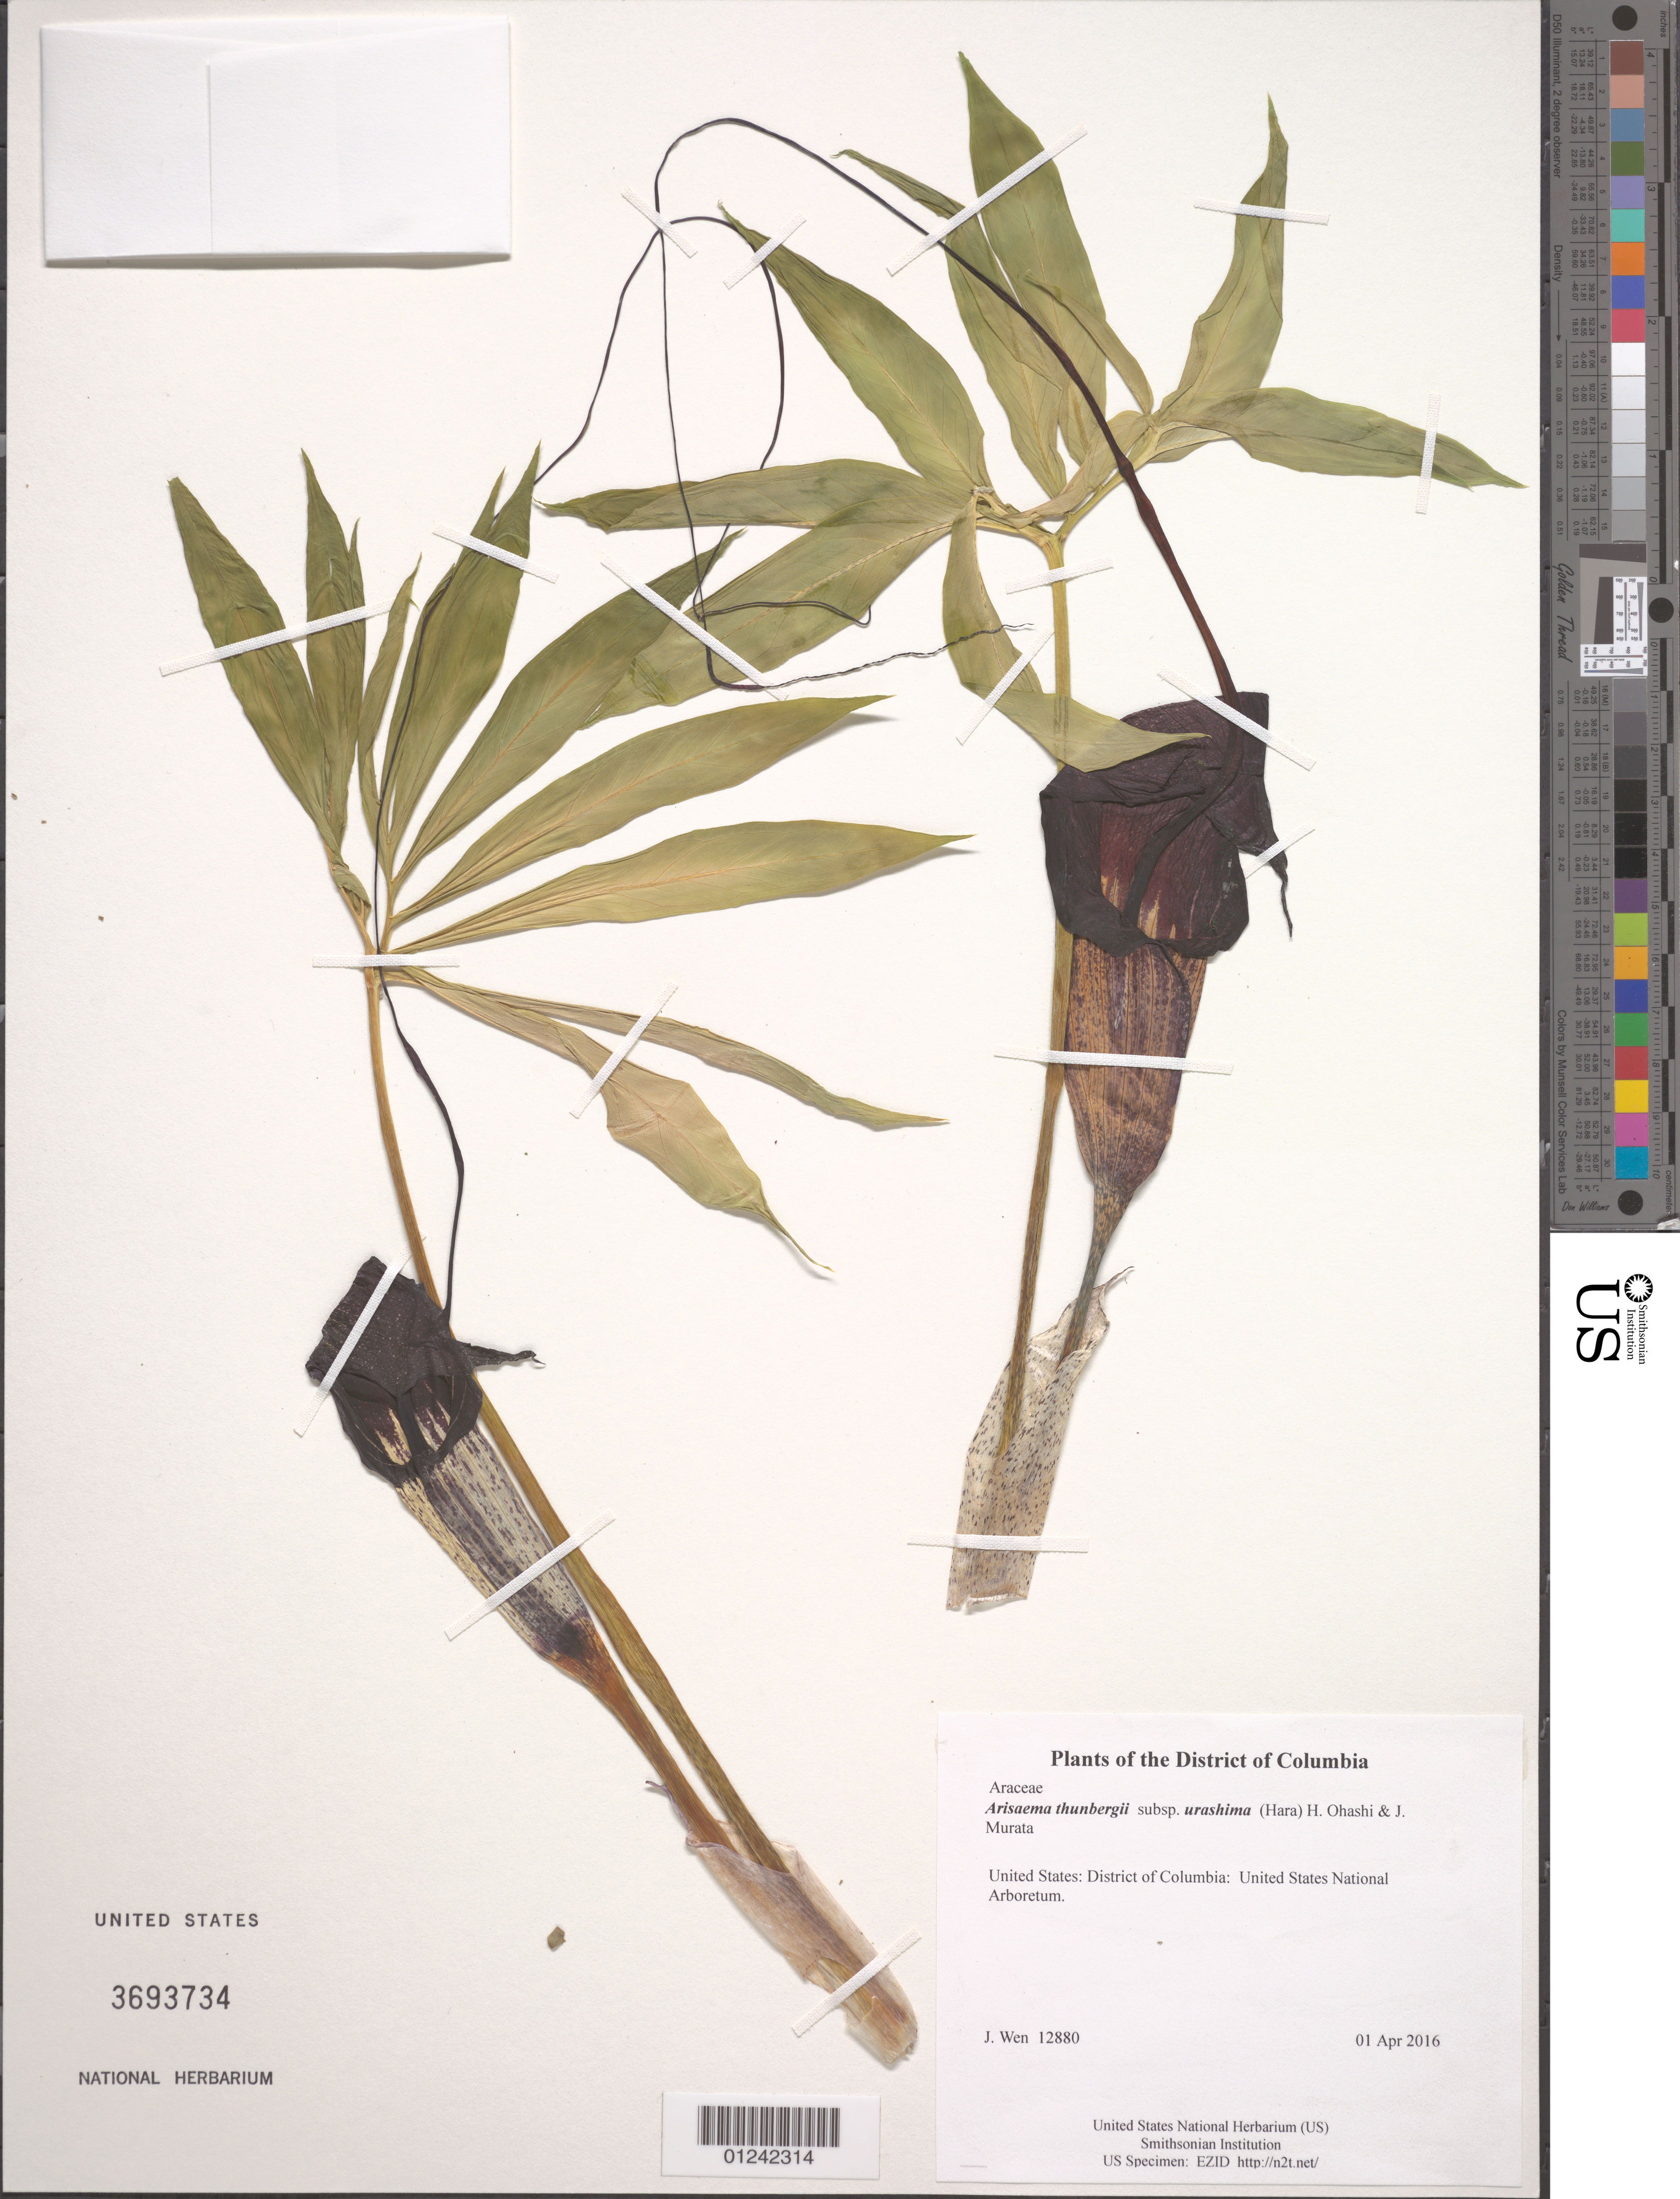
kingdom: Plantae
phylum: Tracheophyta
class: Liliopsida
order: Alismatales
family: Araceae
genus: Arisaema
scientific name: Arisaema thunbergii subsp. urashima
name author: (Hara) H. Ohashi & J. Murata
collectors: J. Wen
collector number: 12880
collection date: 2016-04-01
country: United States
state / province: District of Columbia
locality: United States National Arboretum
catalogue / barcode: US 3693734